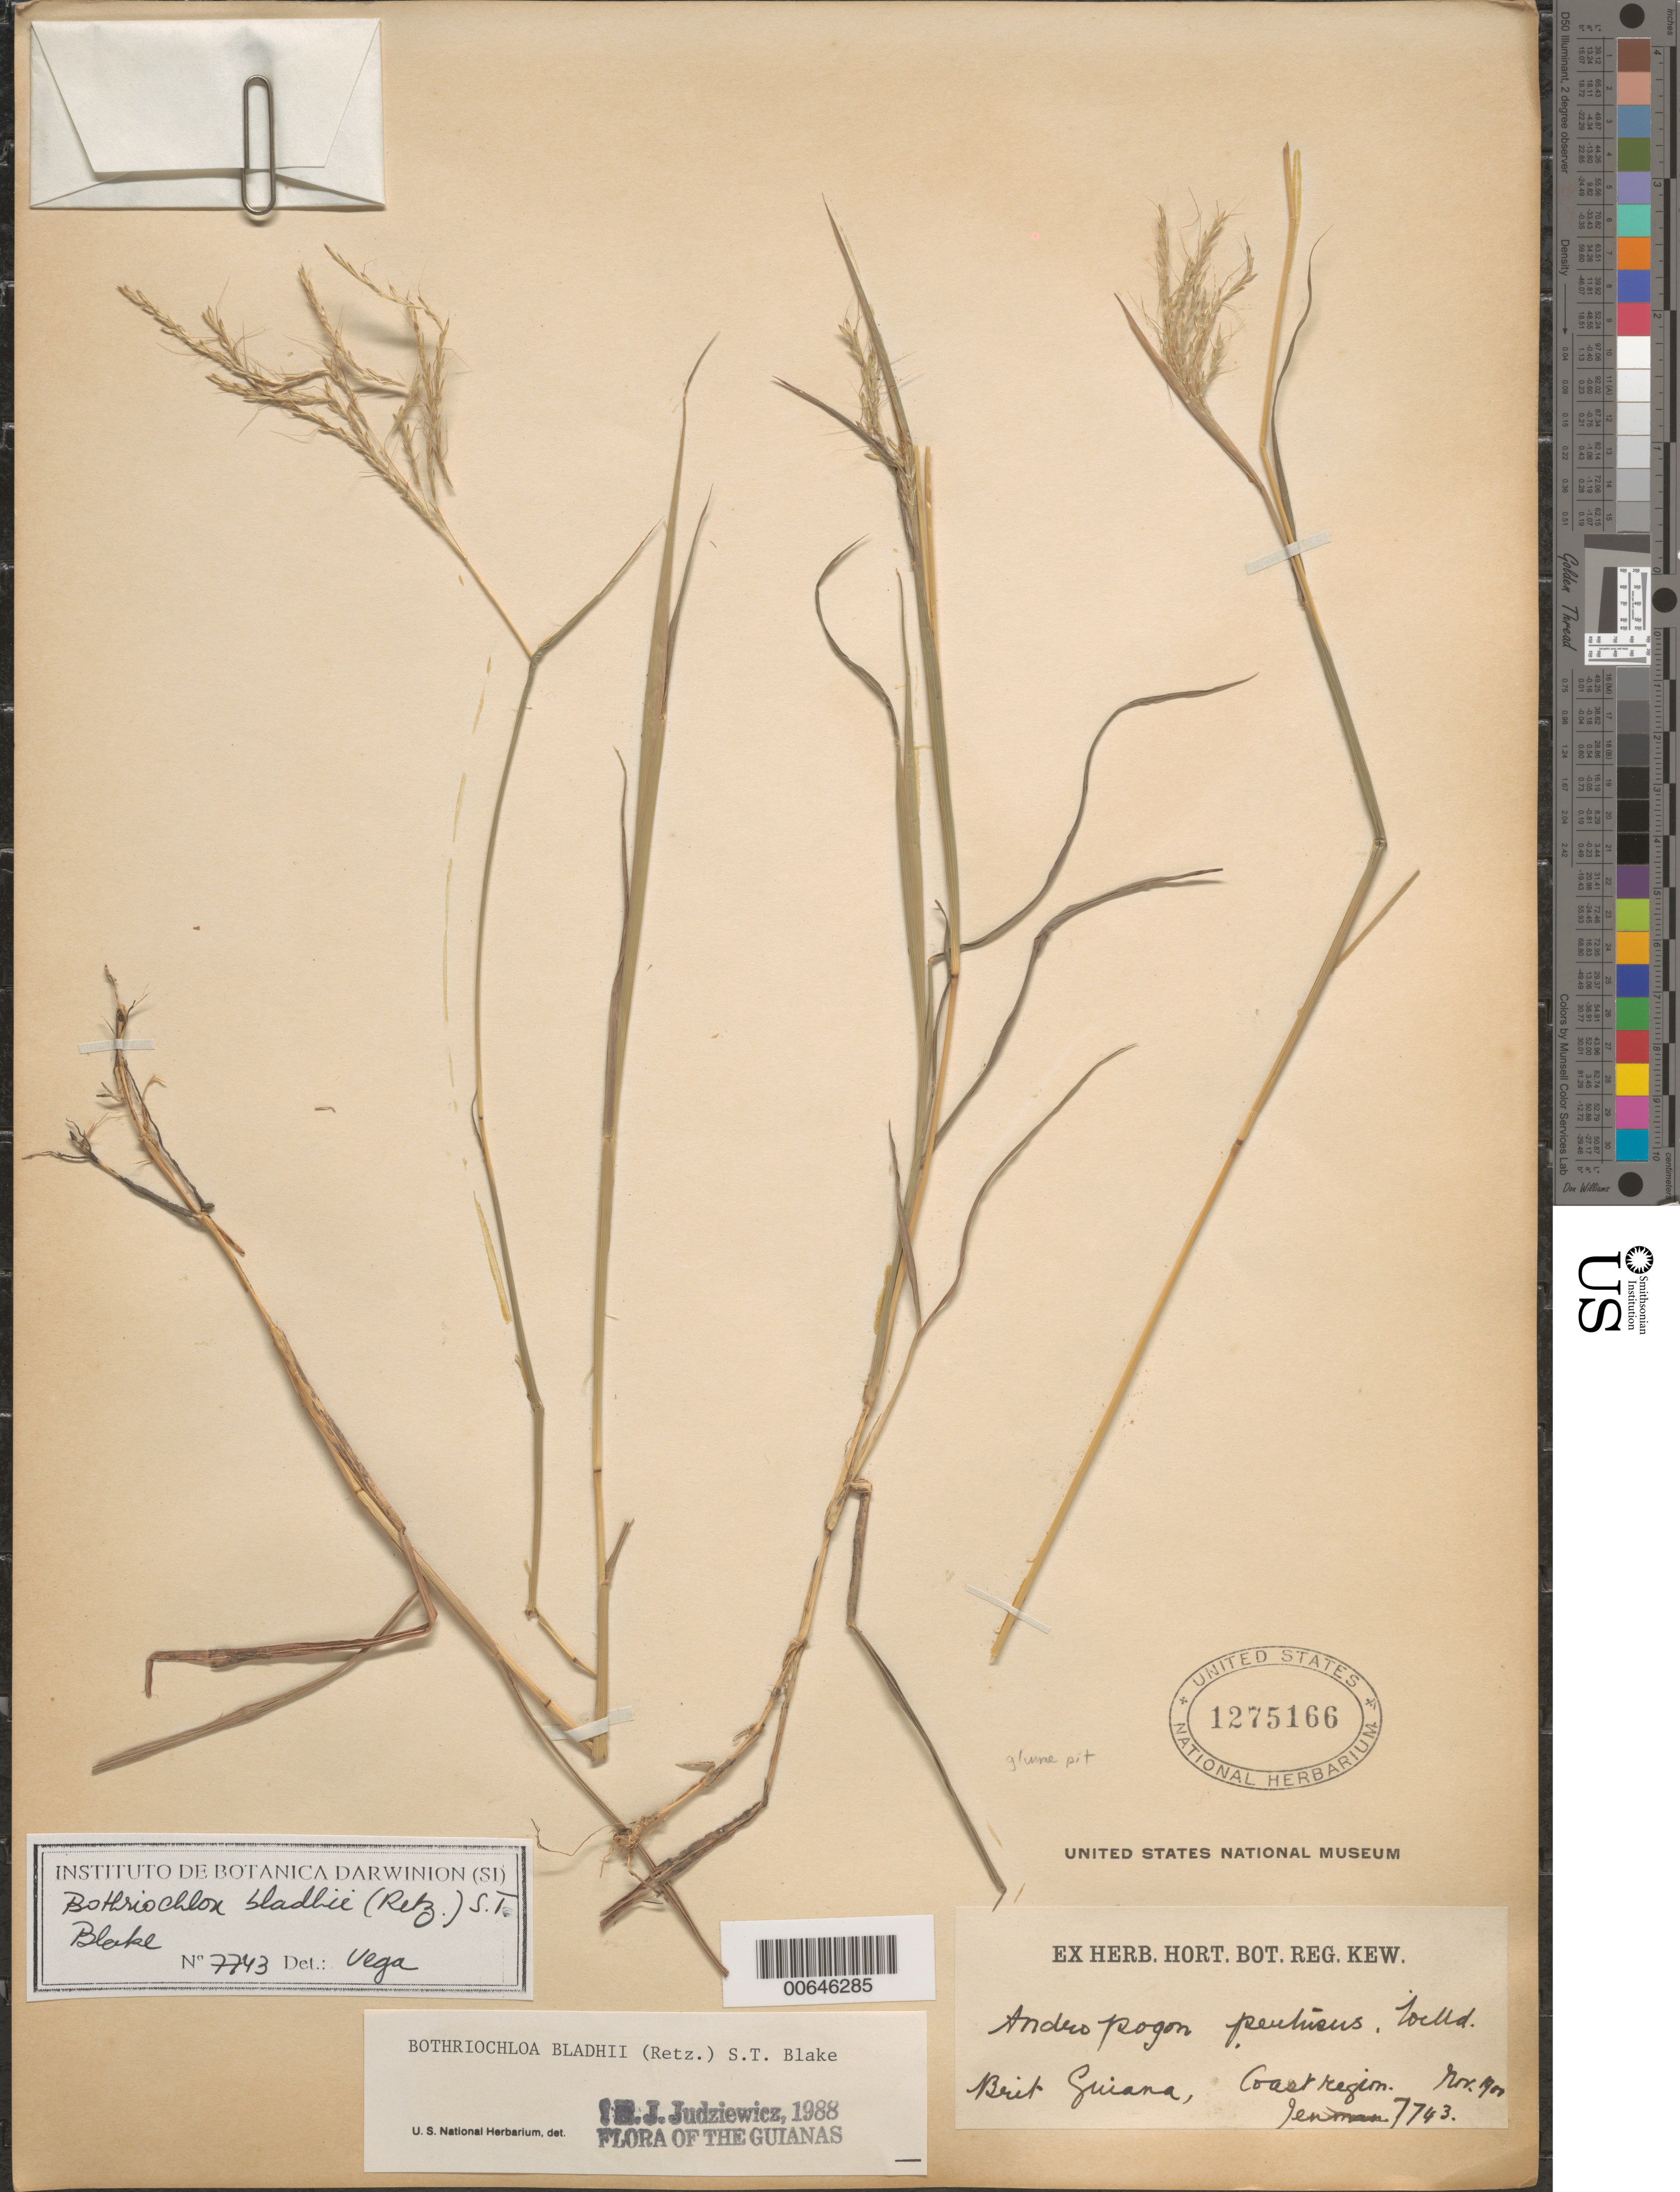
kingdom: Plantae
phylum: Tracheophyta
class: Liliopsida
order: Poales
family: Poaceae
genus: Bothriochloa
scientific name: Bothriochloa bladhii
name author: (Retz.) S.T. Blake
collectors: -. Jenman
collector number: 7743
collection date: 1900-11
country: Guyana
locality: Brit Guiana, Coast region.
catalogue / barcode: US 1275166